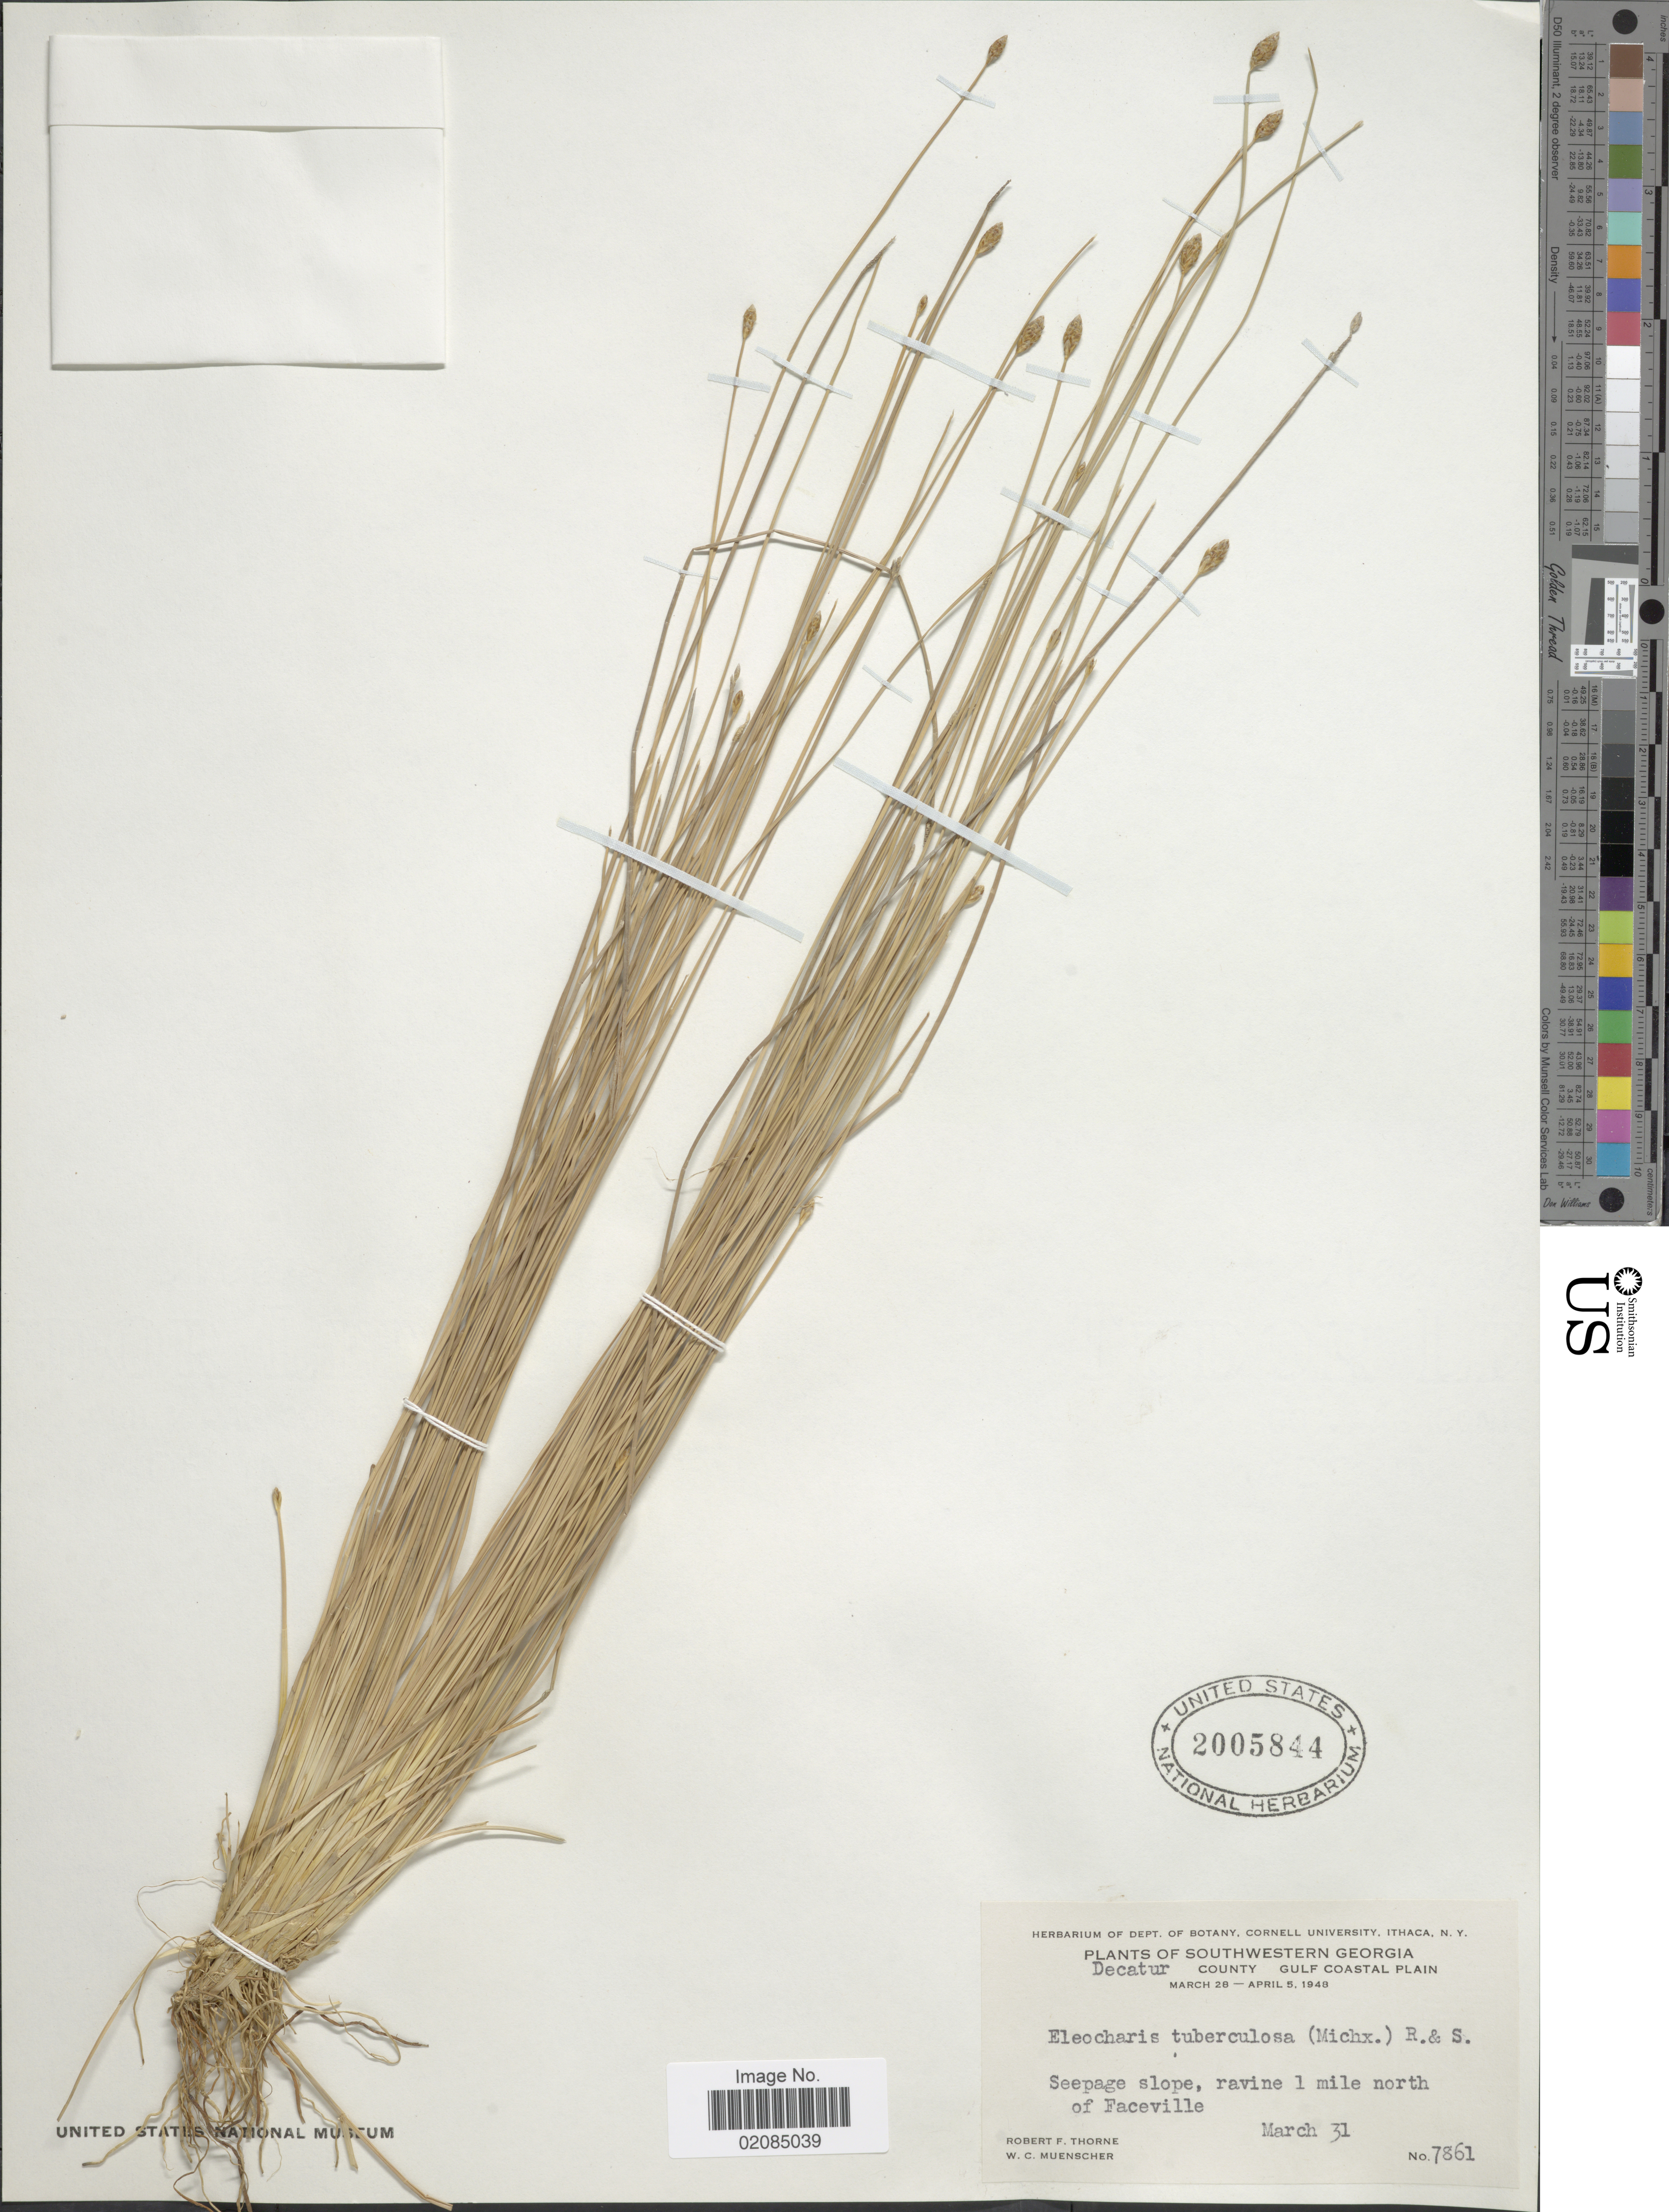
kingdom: Plantae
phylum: Tracheophyta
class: Liliopsida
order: Poales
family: Cyperaceae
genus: Eleocharis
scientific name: Eleocharis tuberculosa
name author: (Michx.) Roem. & Schult.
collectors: R. F. Thorne & W. Muenscher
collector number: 7861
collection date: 1948-03-31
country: United States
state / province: Georgia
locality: Southwestern Georgia, Decatur County, Gulf Coastal Plain, seepage slope, ravine 1 mile north of Faceville.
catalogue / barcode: US 2005844